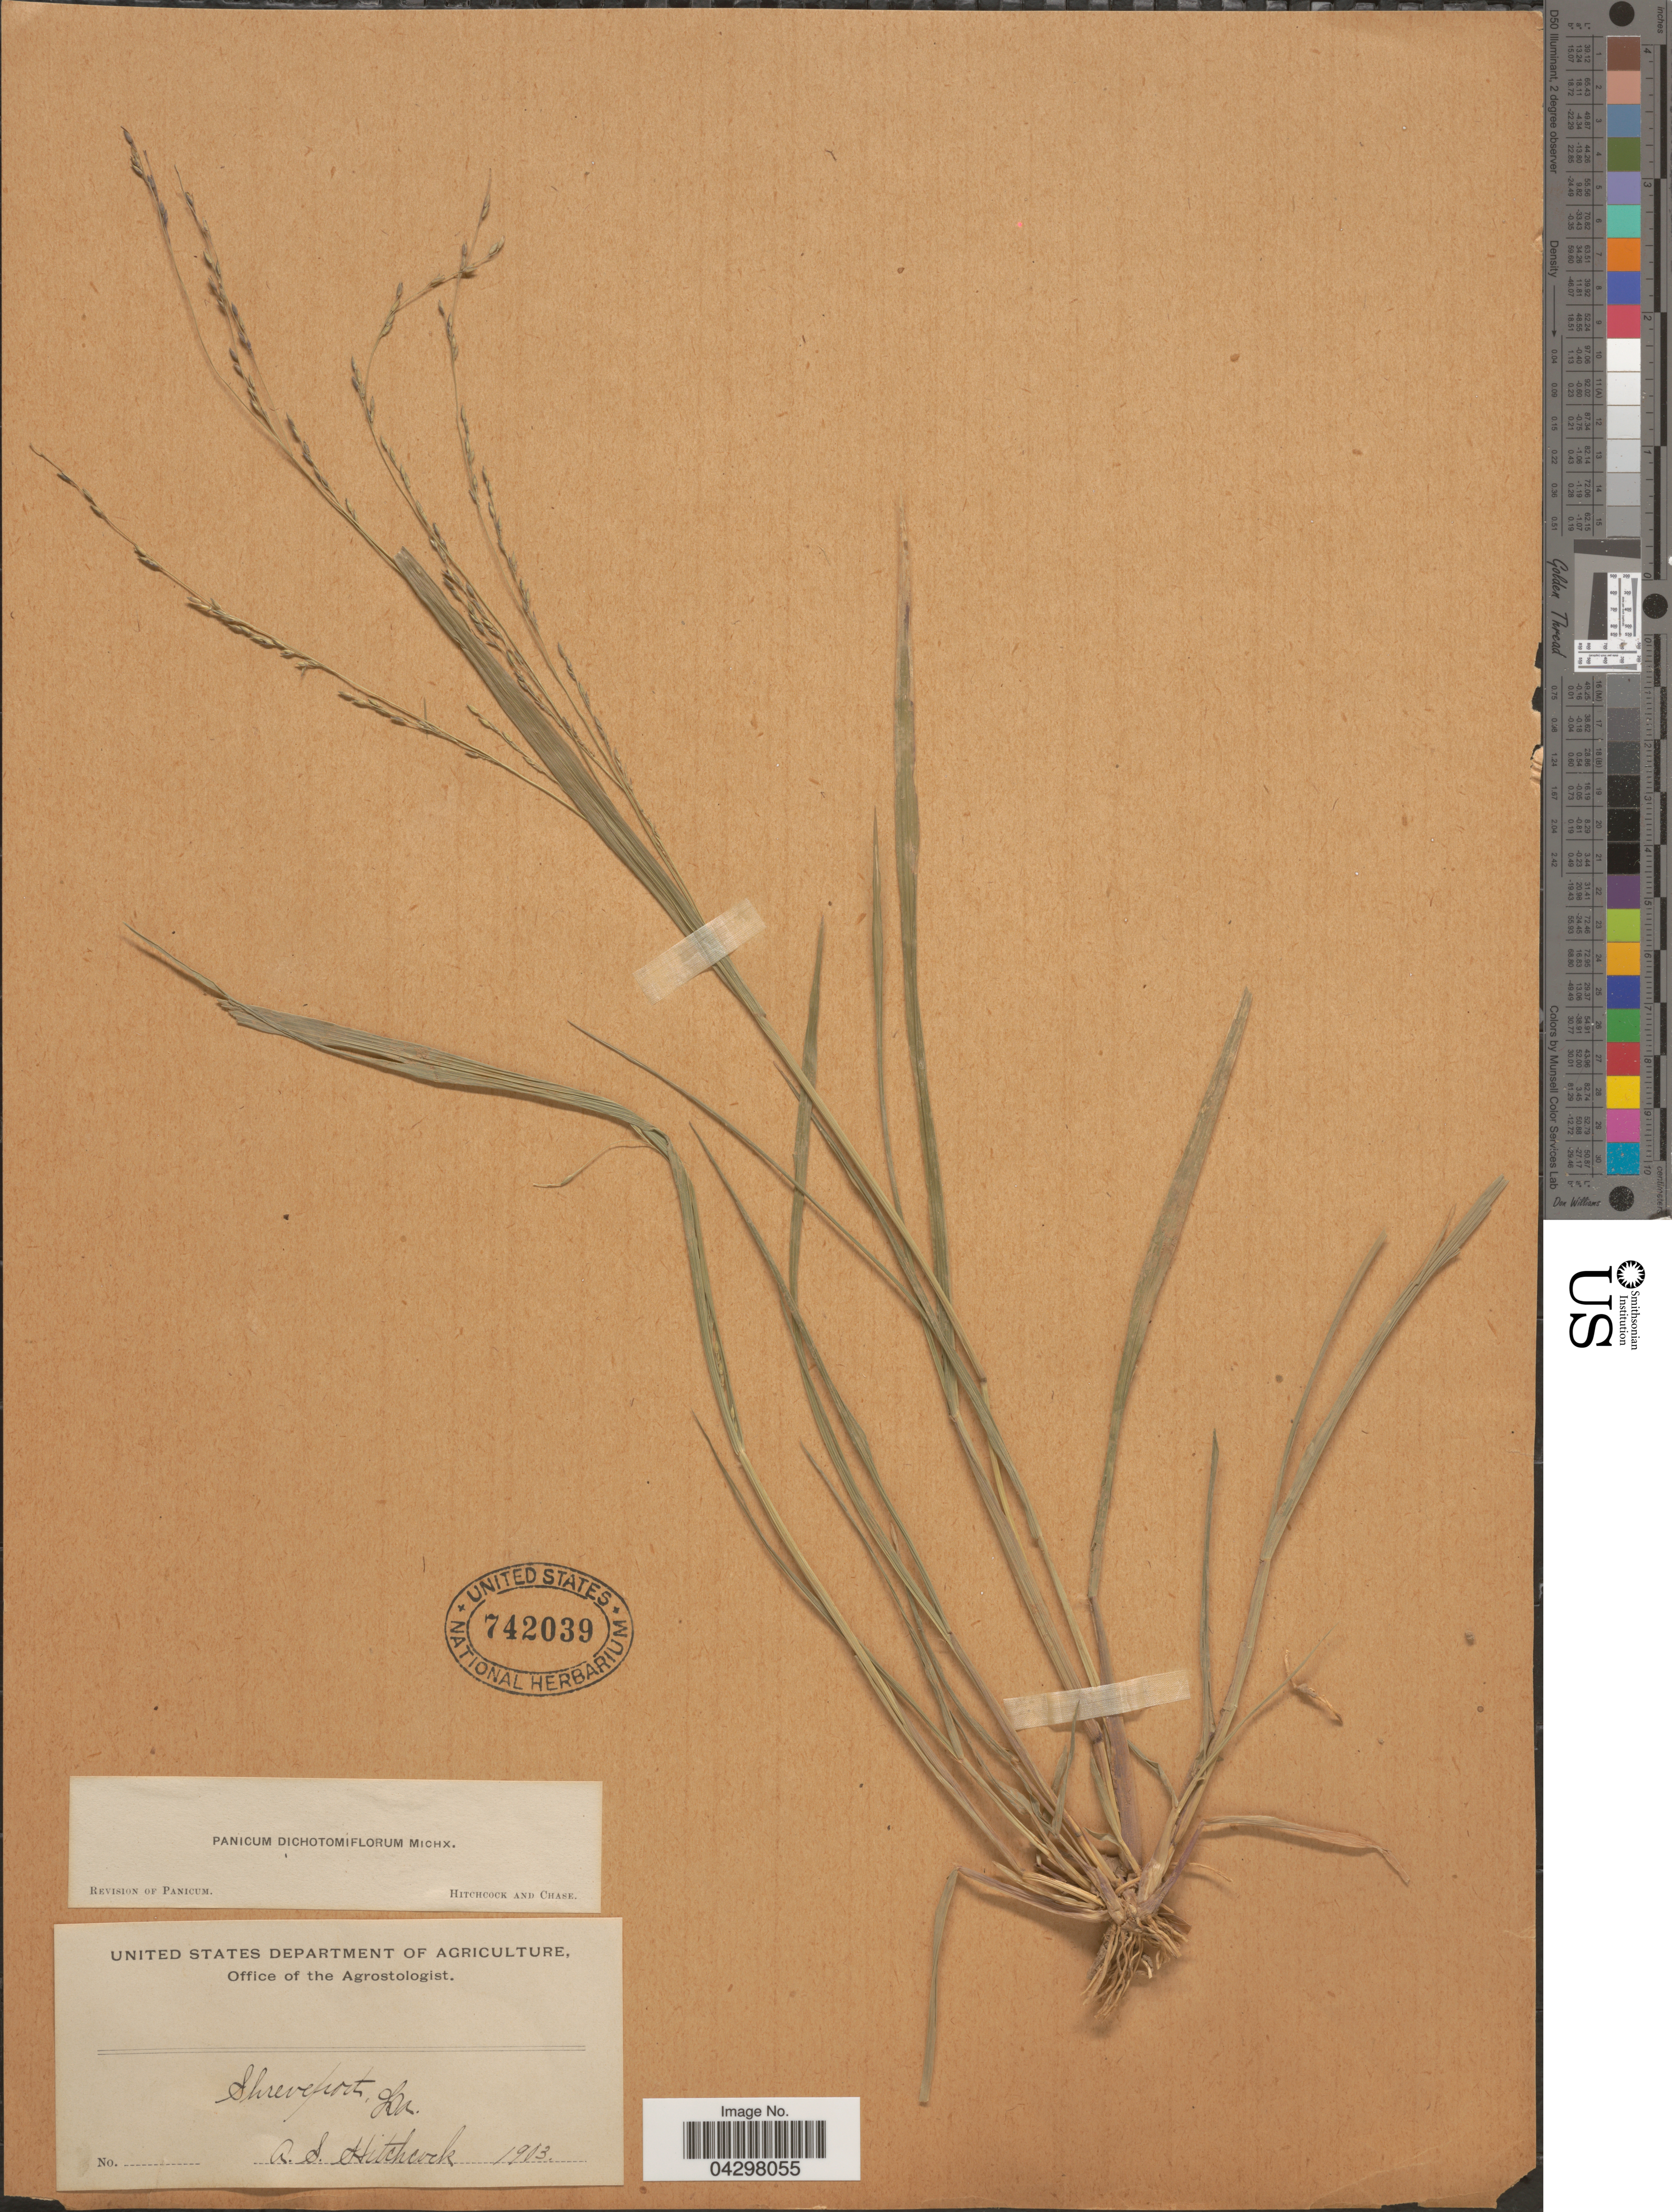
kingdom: Plantae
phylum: Tracheophyta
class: Liliopsida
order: Poales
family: Poaceae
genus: Panicum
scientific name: Panicum dichotomiflorum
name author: Michx.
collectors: A. S. Hitchcock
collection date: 1903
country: United States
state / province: Louisiana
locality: Shreveport.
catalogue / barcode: US 742039